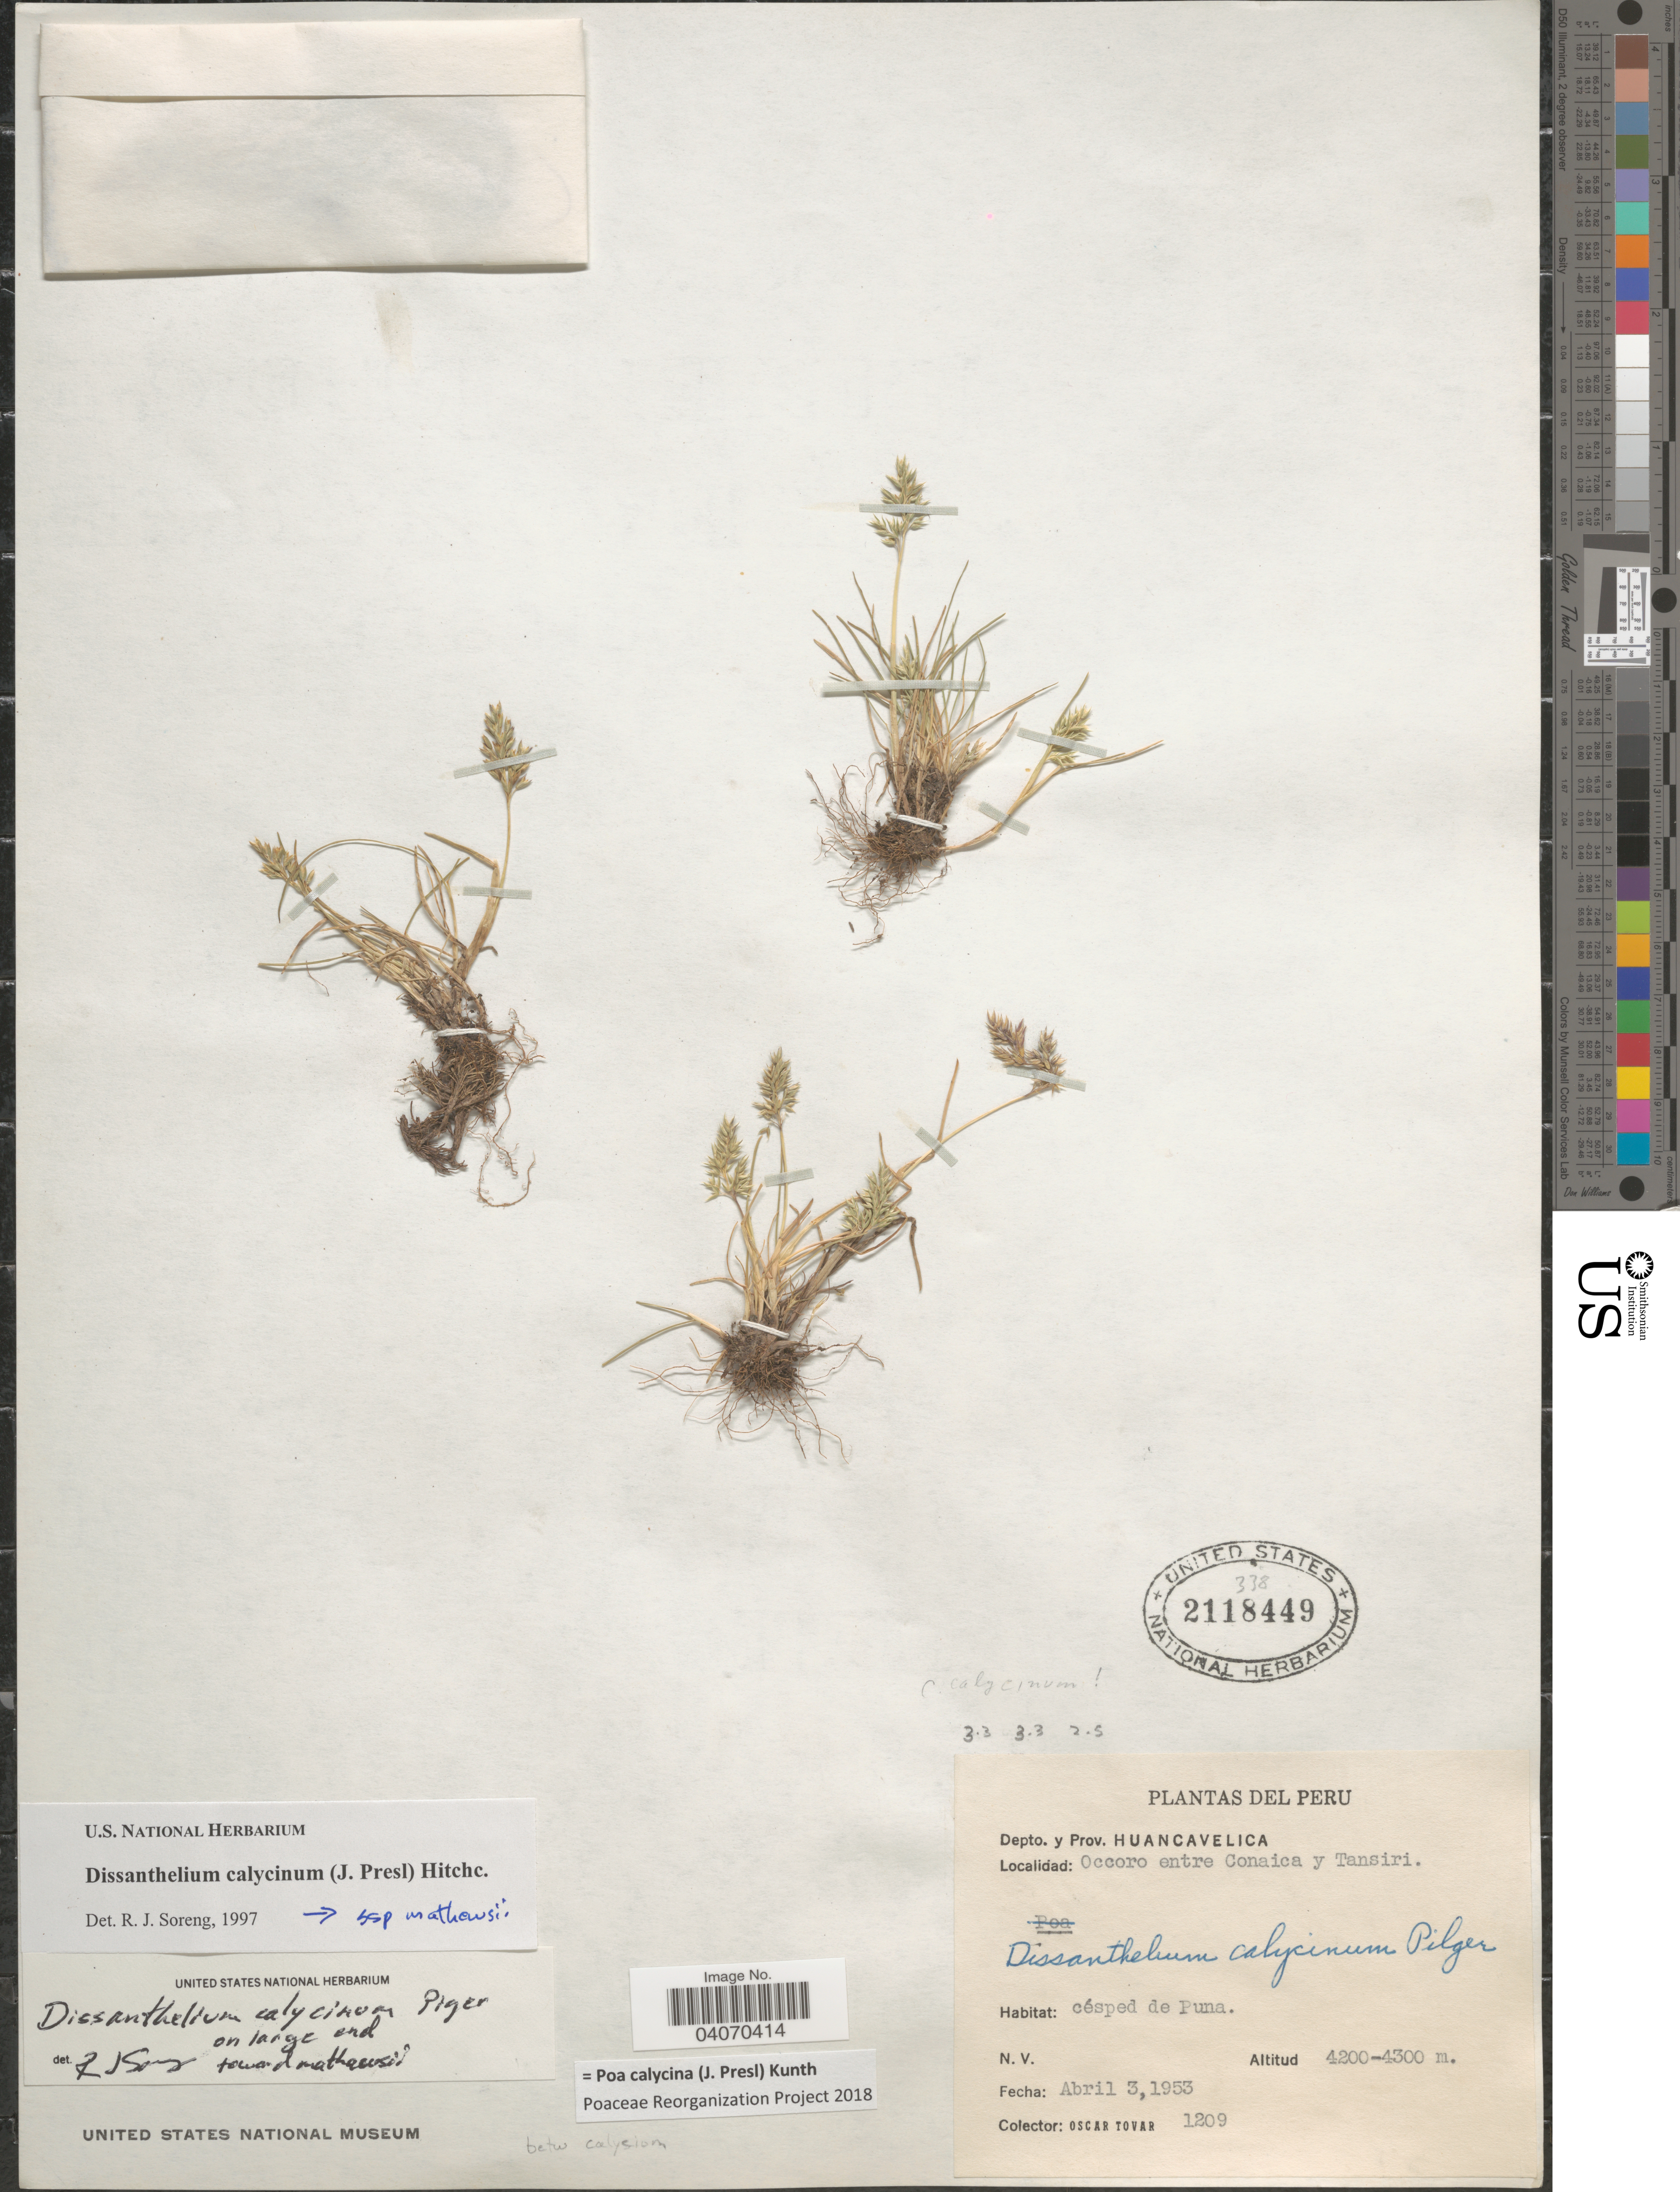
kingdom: Plantae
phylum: Tracheophyta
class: Liliopsida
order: Poales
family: Poaceae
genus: Poa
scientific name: Poa calycina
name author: (J. Presl) Kunth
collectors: Ó. Tovar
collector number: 1209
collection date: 1953-04-03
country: Peru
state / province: Huancavelica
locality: Depto. Huancavelica. Occoro entre Conaica y Tansiri.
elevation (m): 4200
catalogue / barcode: US 2118449